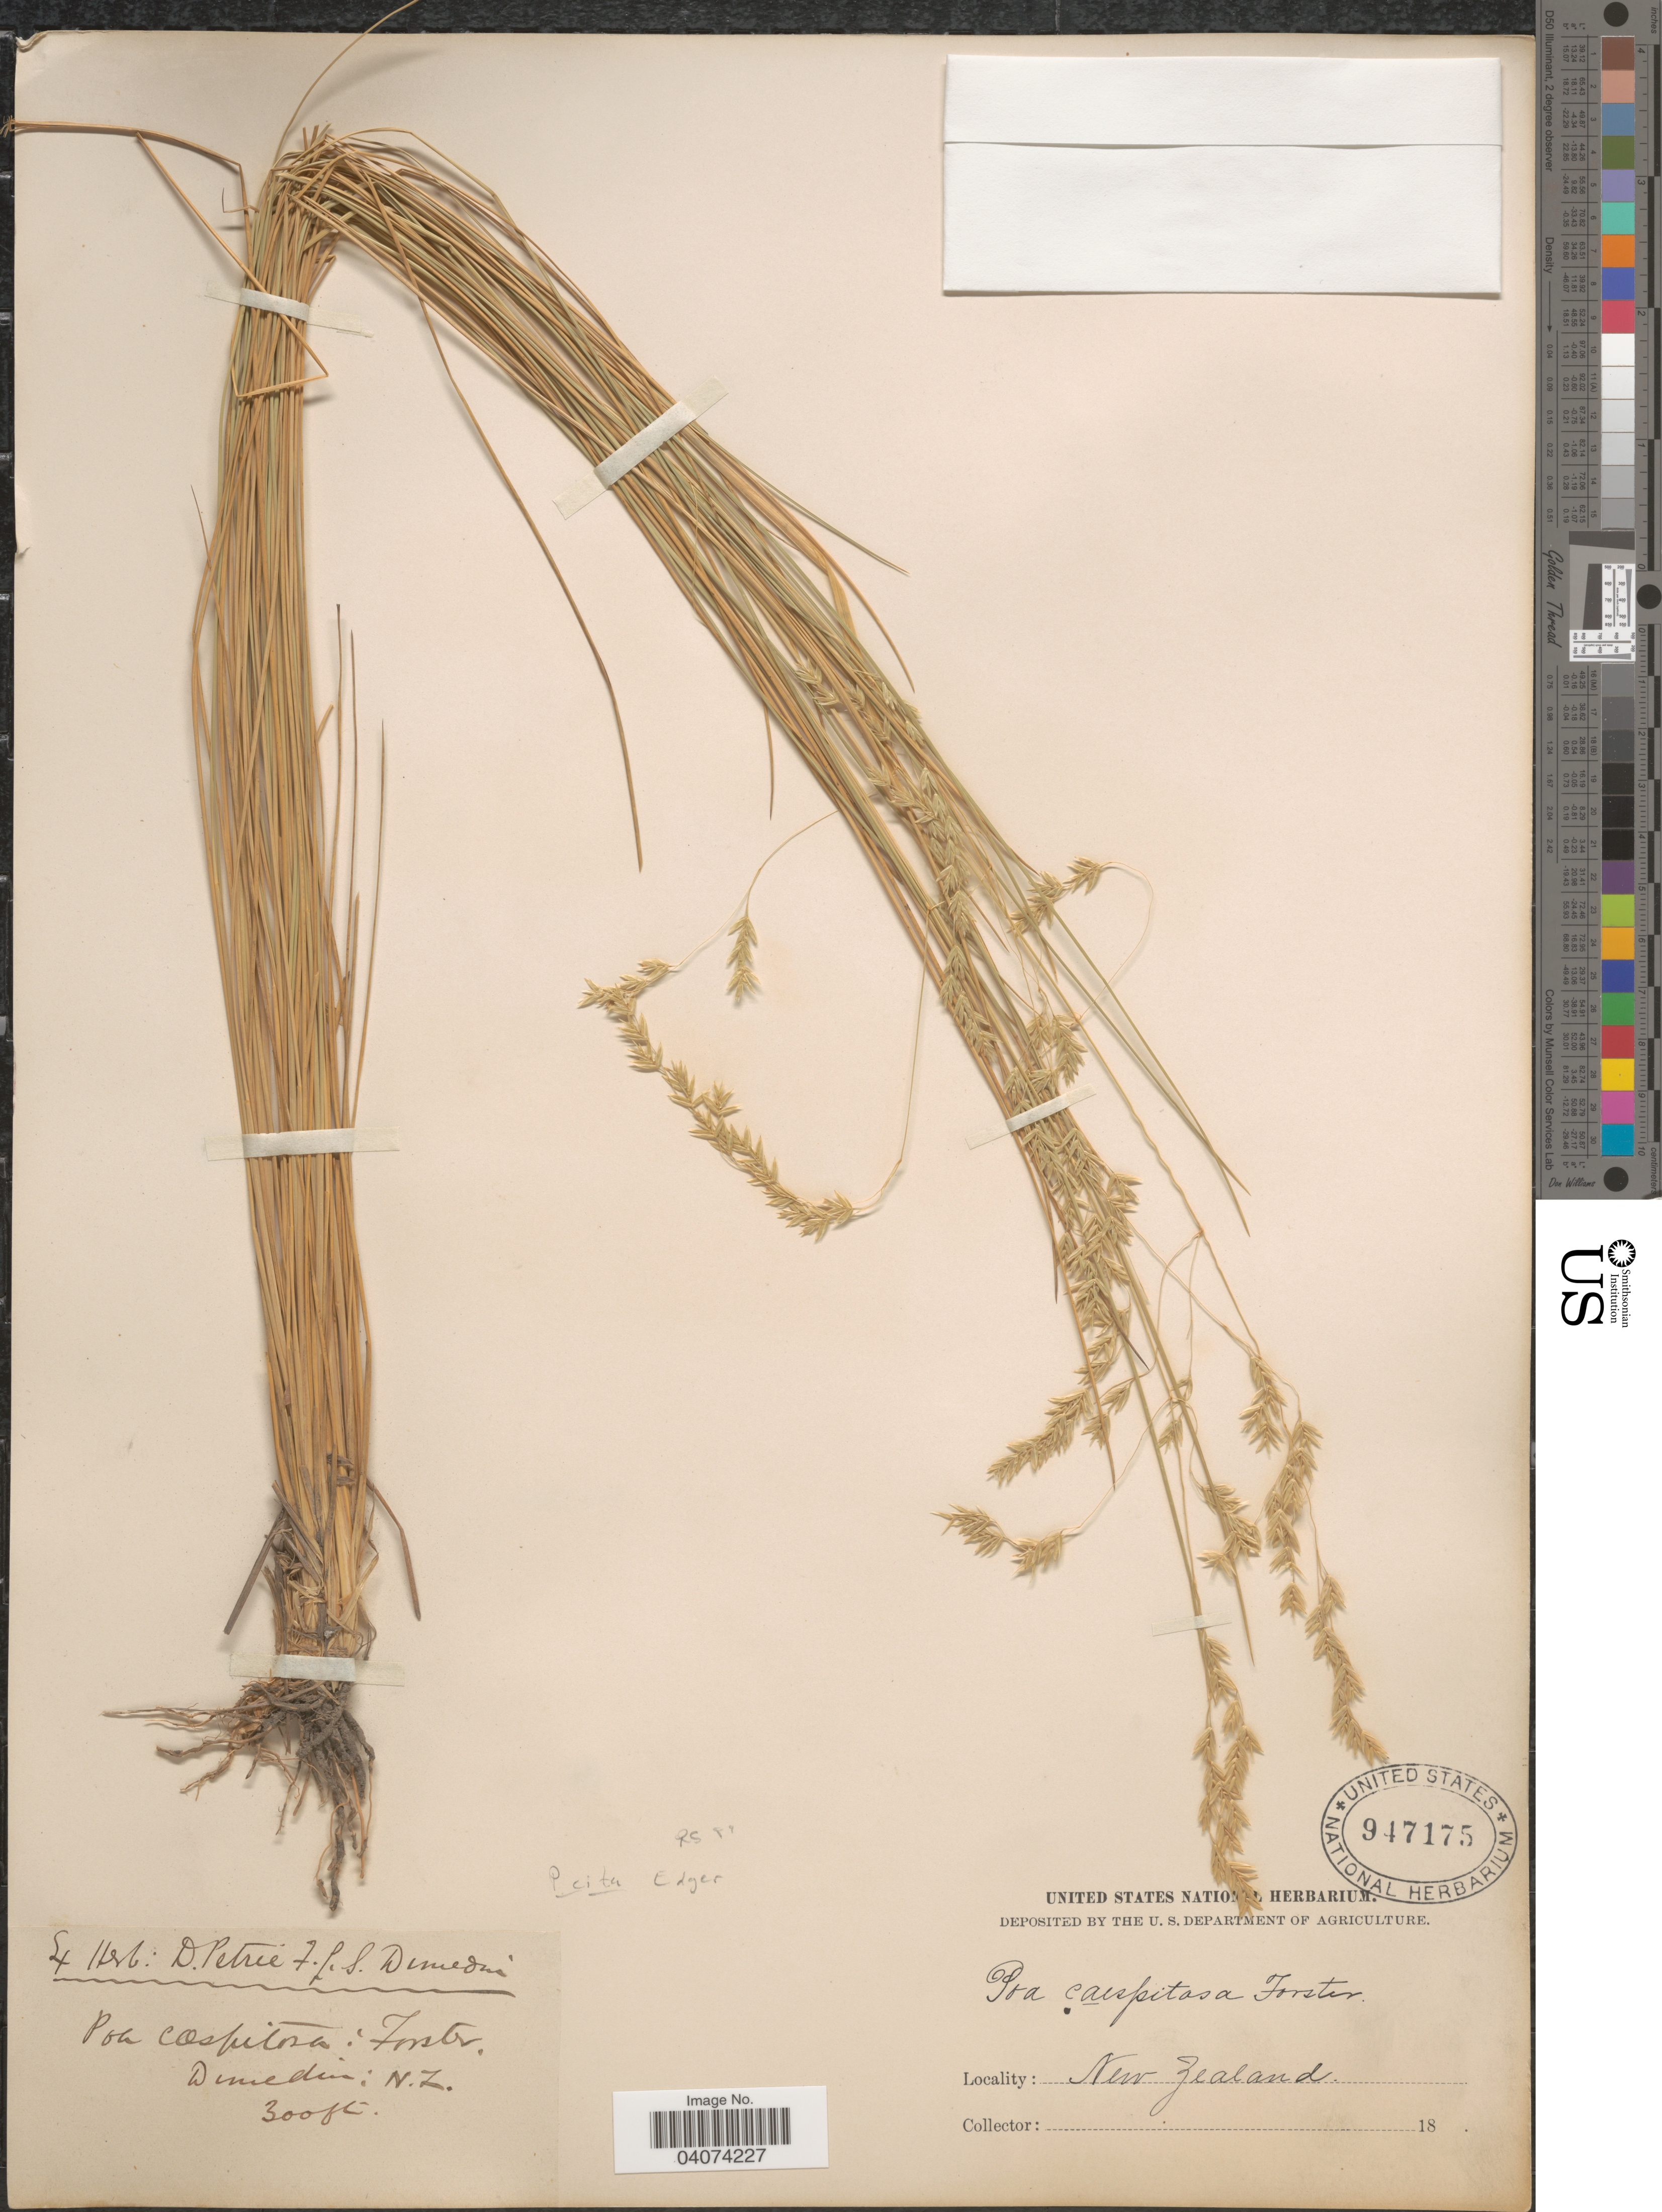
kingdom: Plantae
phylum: Tracheophyta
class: Liliopsida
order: Poales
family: Poaceae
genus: Poa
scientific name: Poa cita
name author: Edgar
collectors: Ex Herb D. Petrie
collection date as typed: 18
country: New Zealand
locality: Dunedin.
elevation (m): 91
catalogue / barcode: US 947175